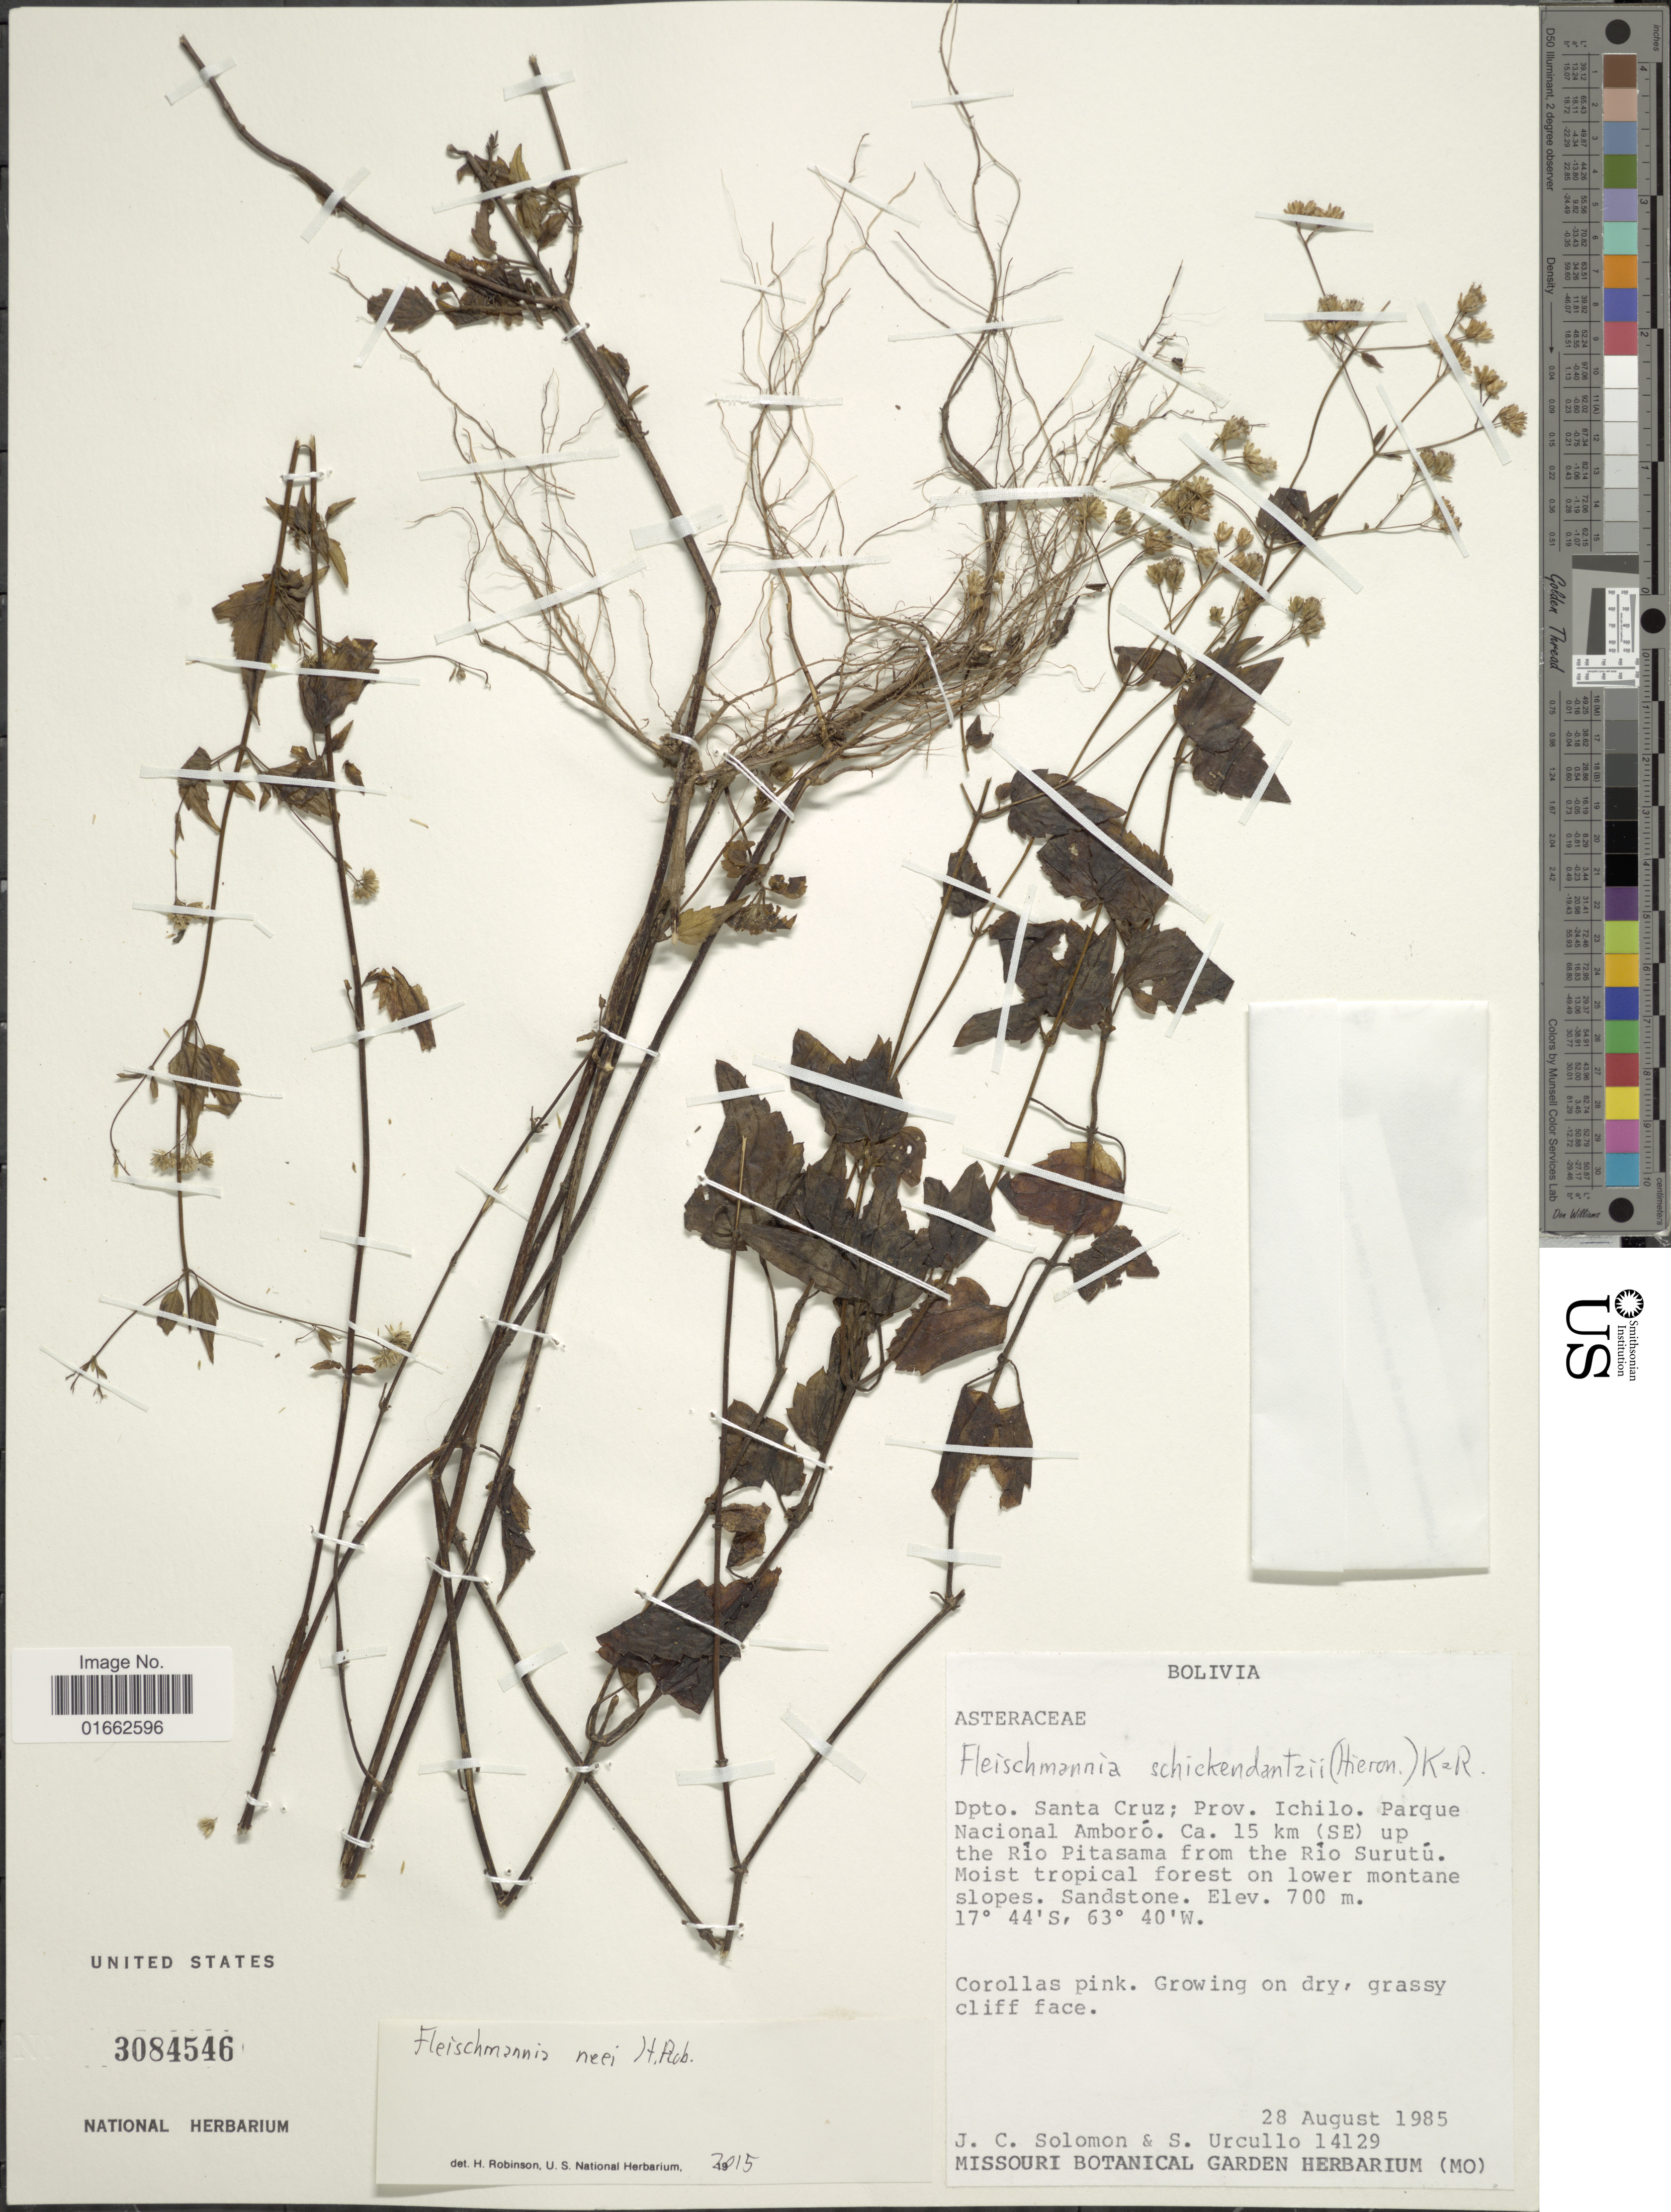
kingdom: Plantae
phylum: Tracheophyta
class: Magnoliopsida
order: Asterales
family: Asteraceae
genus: Fleischmannia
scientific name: Fleischmannia fiebrigii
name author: Hieron.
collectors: J. C. Solomon & S. Urcullo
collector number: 14129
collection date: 1985-08-28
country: Bolivia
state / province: Santa Cruz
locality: Prov. Ichilo. Parque Nacional Amboró. Ca. 15 km (SE) up the Río Pitasama from the Río Surutú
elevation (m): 700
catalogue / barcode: US 3084546